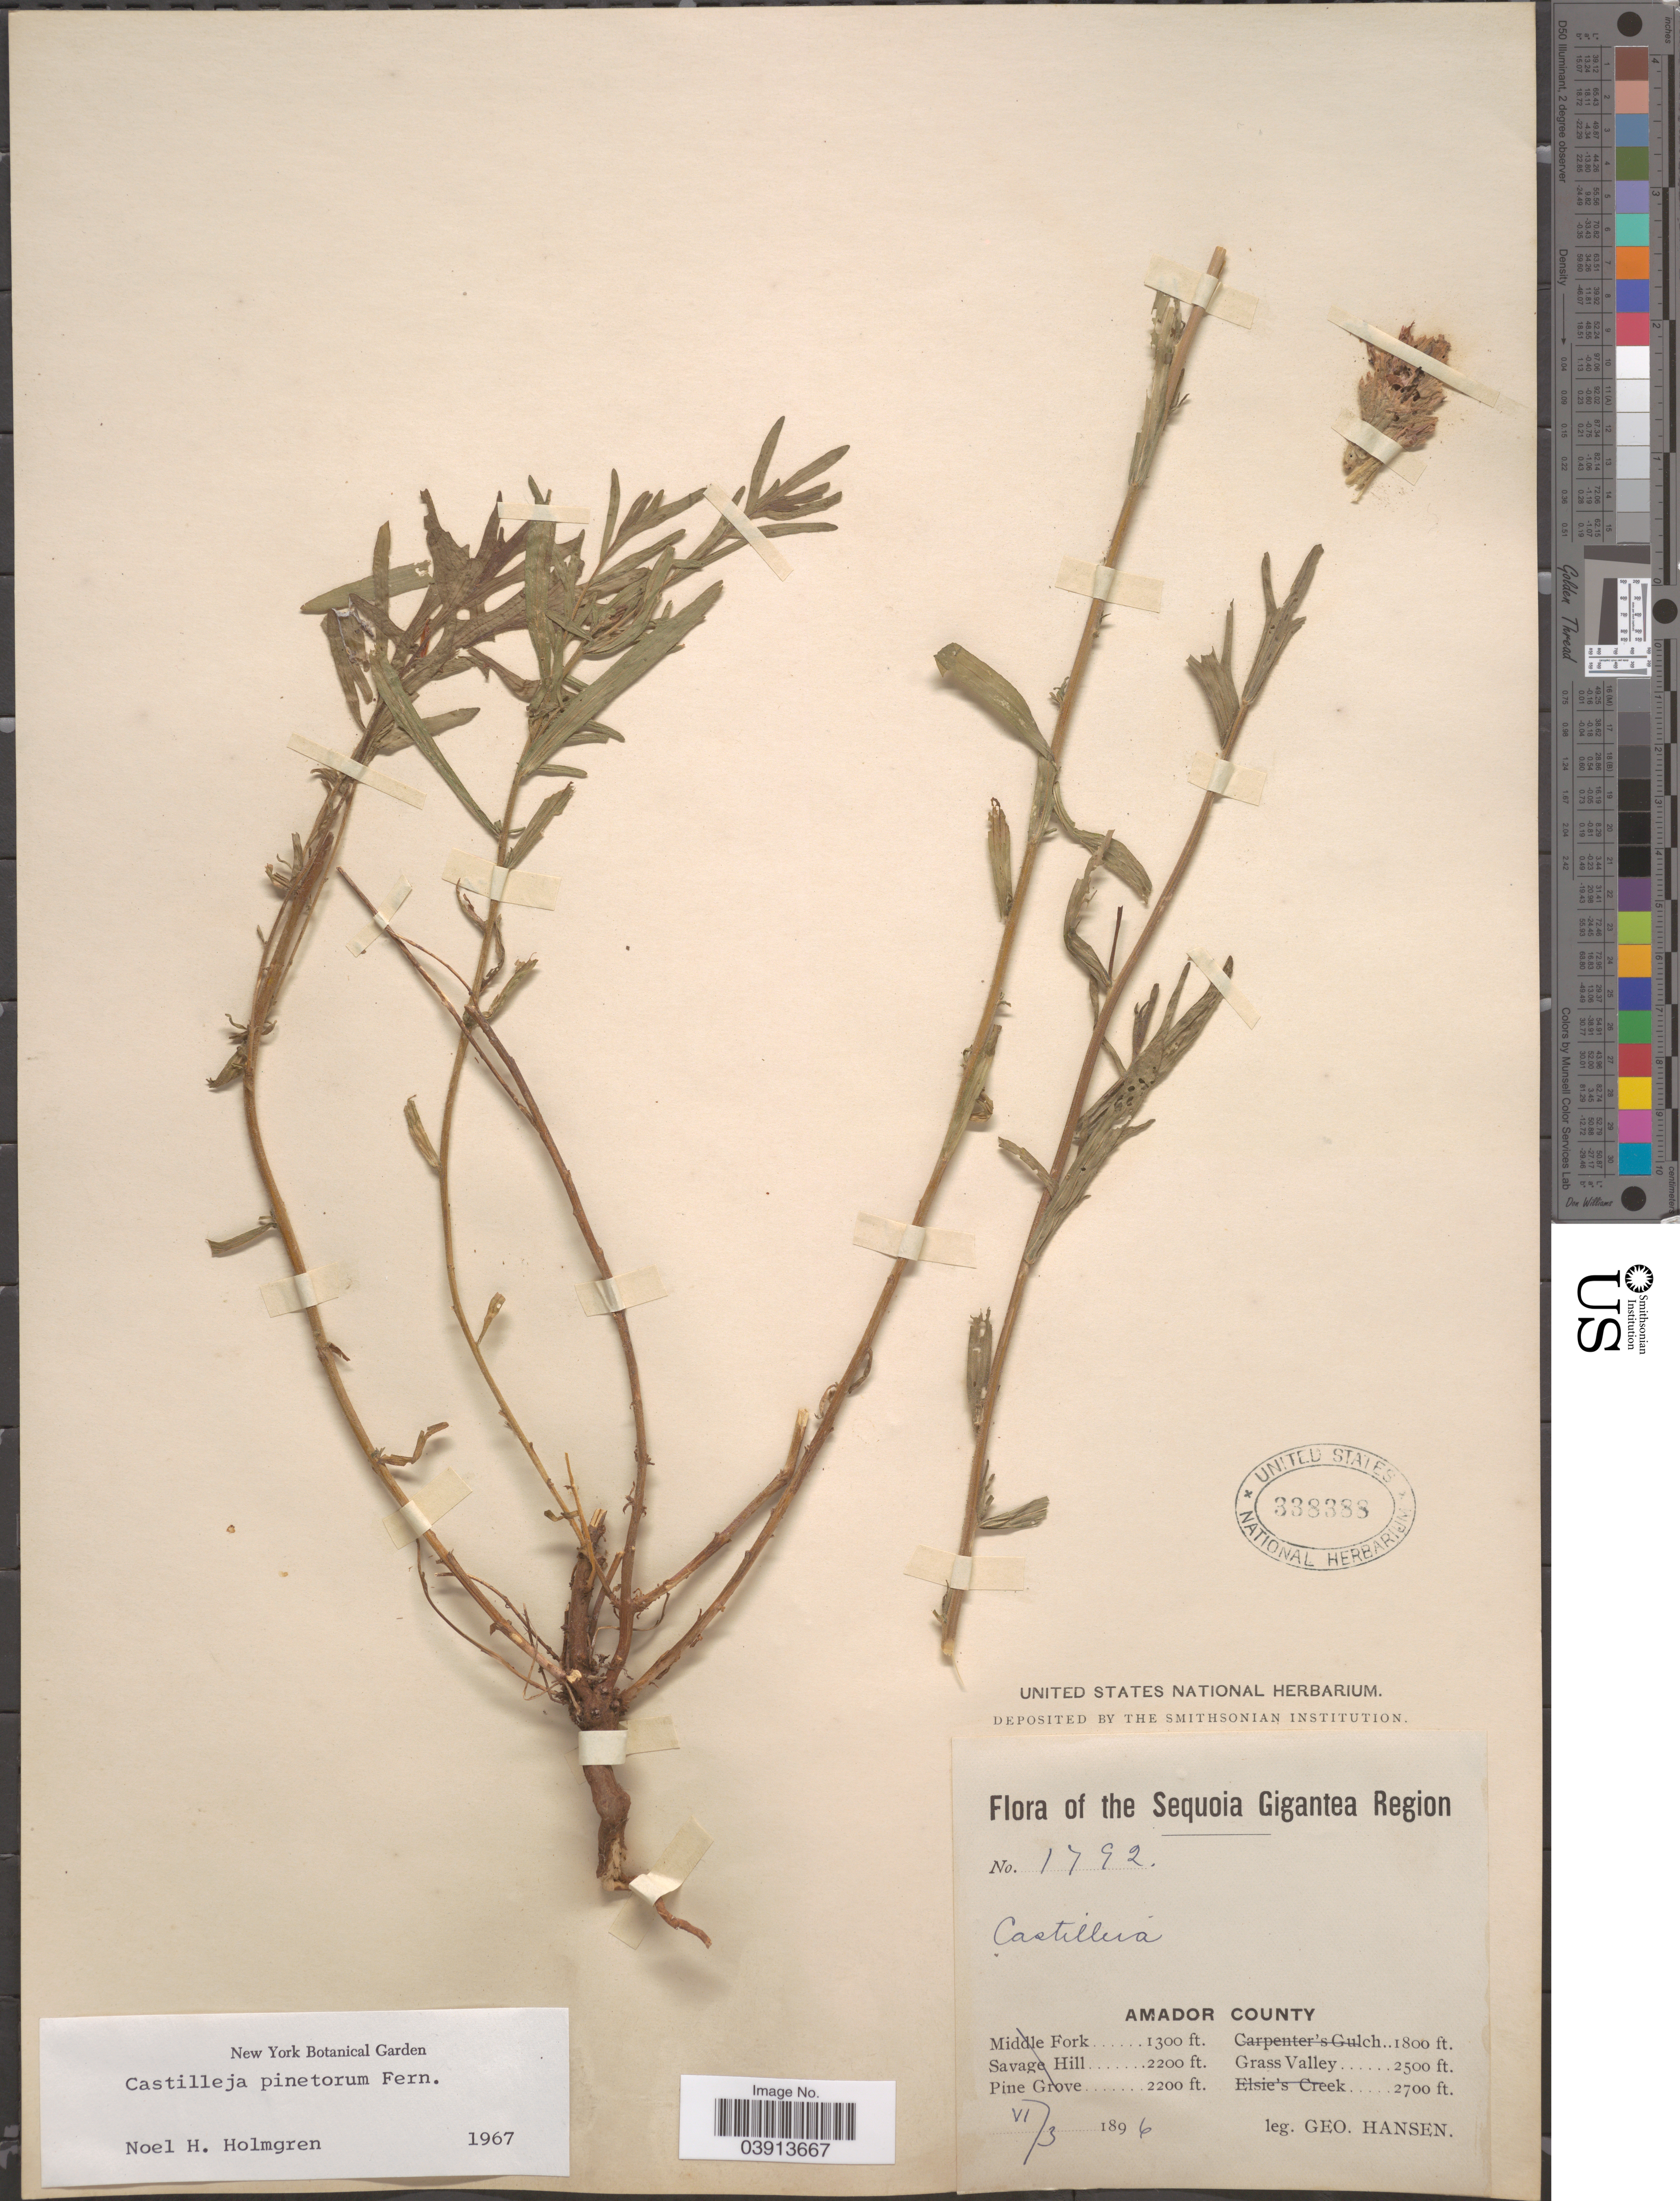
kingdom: Plantae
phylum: Tracheophyta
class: Magnoliopsida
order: Lamiales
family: Orobanchaceae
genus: Castilleja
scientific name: Castilleja pinetorum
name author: Fernald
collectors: G. Hansen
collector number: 1792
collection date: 1896-06-03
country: United States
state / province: California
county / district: Amador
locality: Sequoia Gigantea Region. Amador County. Grass Valley.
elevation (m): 762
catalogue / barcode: US 338388